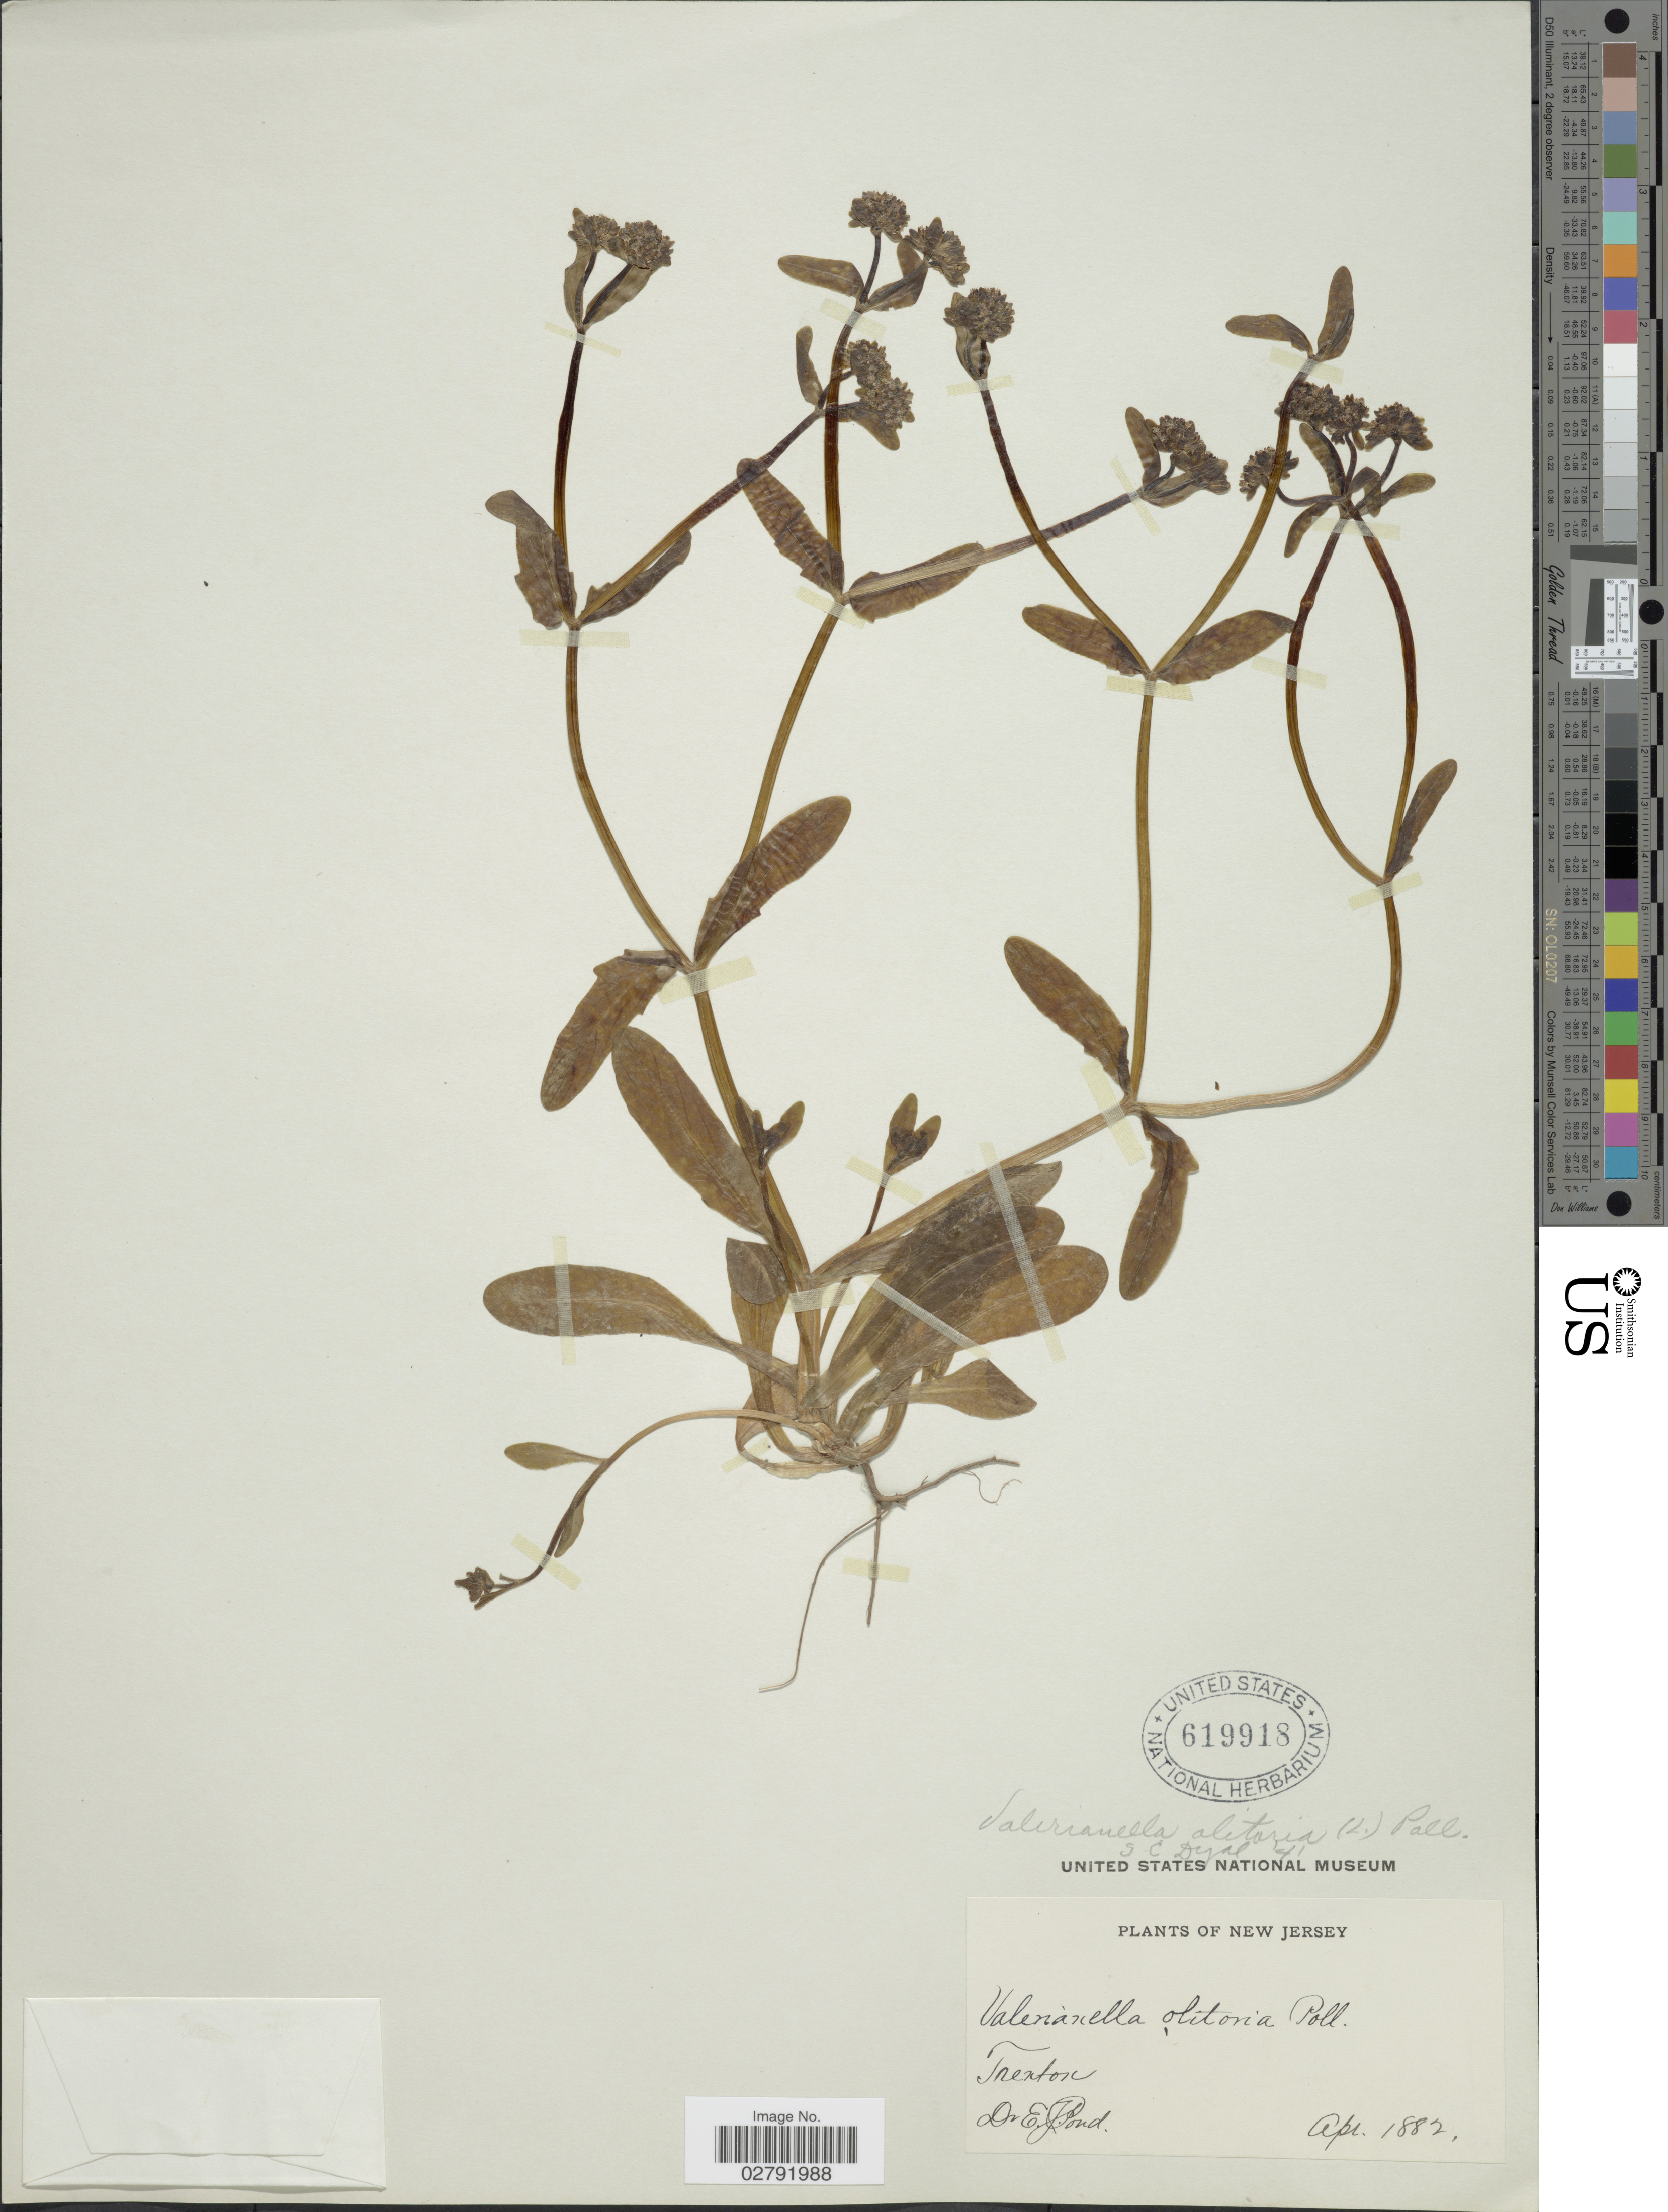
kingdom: Plantae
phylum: Tracheophyta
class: Magnoliopsida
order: Dipsacales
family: Caprifoliaceae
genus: Valerianella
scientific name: Valerianella olitoria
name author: (L.) Pollich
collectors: E. Pond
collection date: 1882-04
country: United States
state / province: New Jersey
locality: Trenton.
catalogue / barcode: US 619918